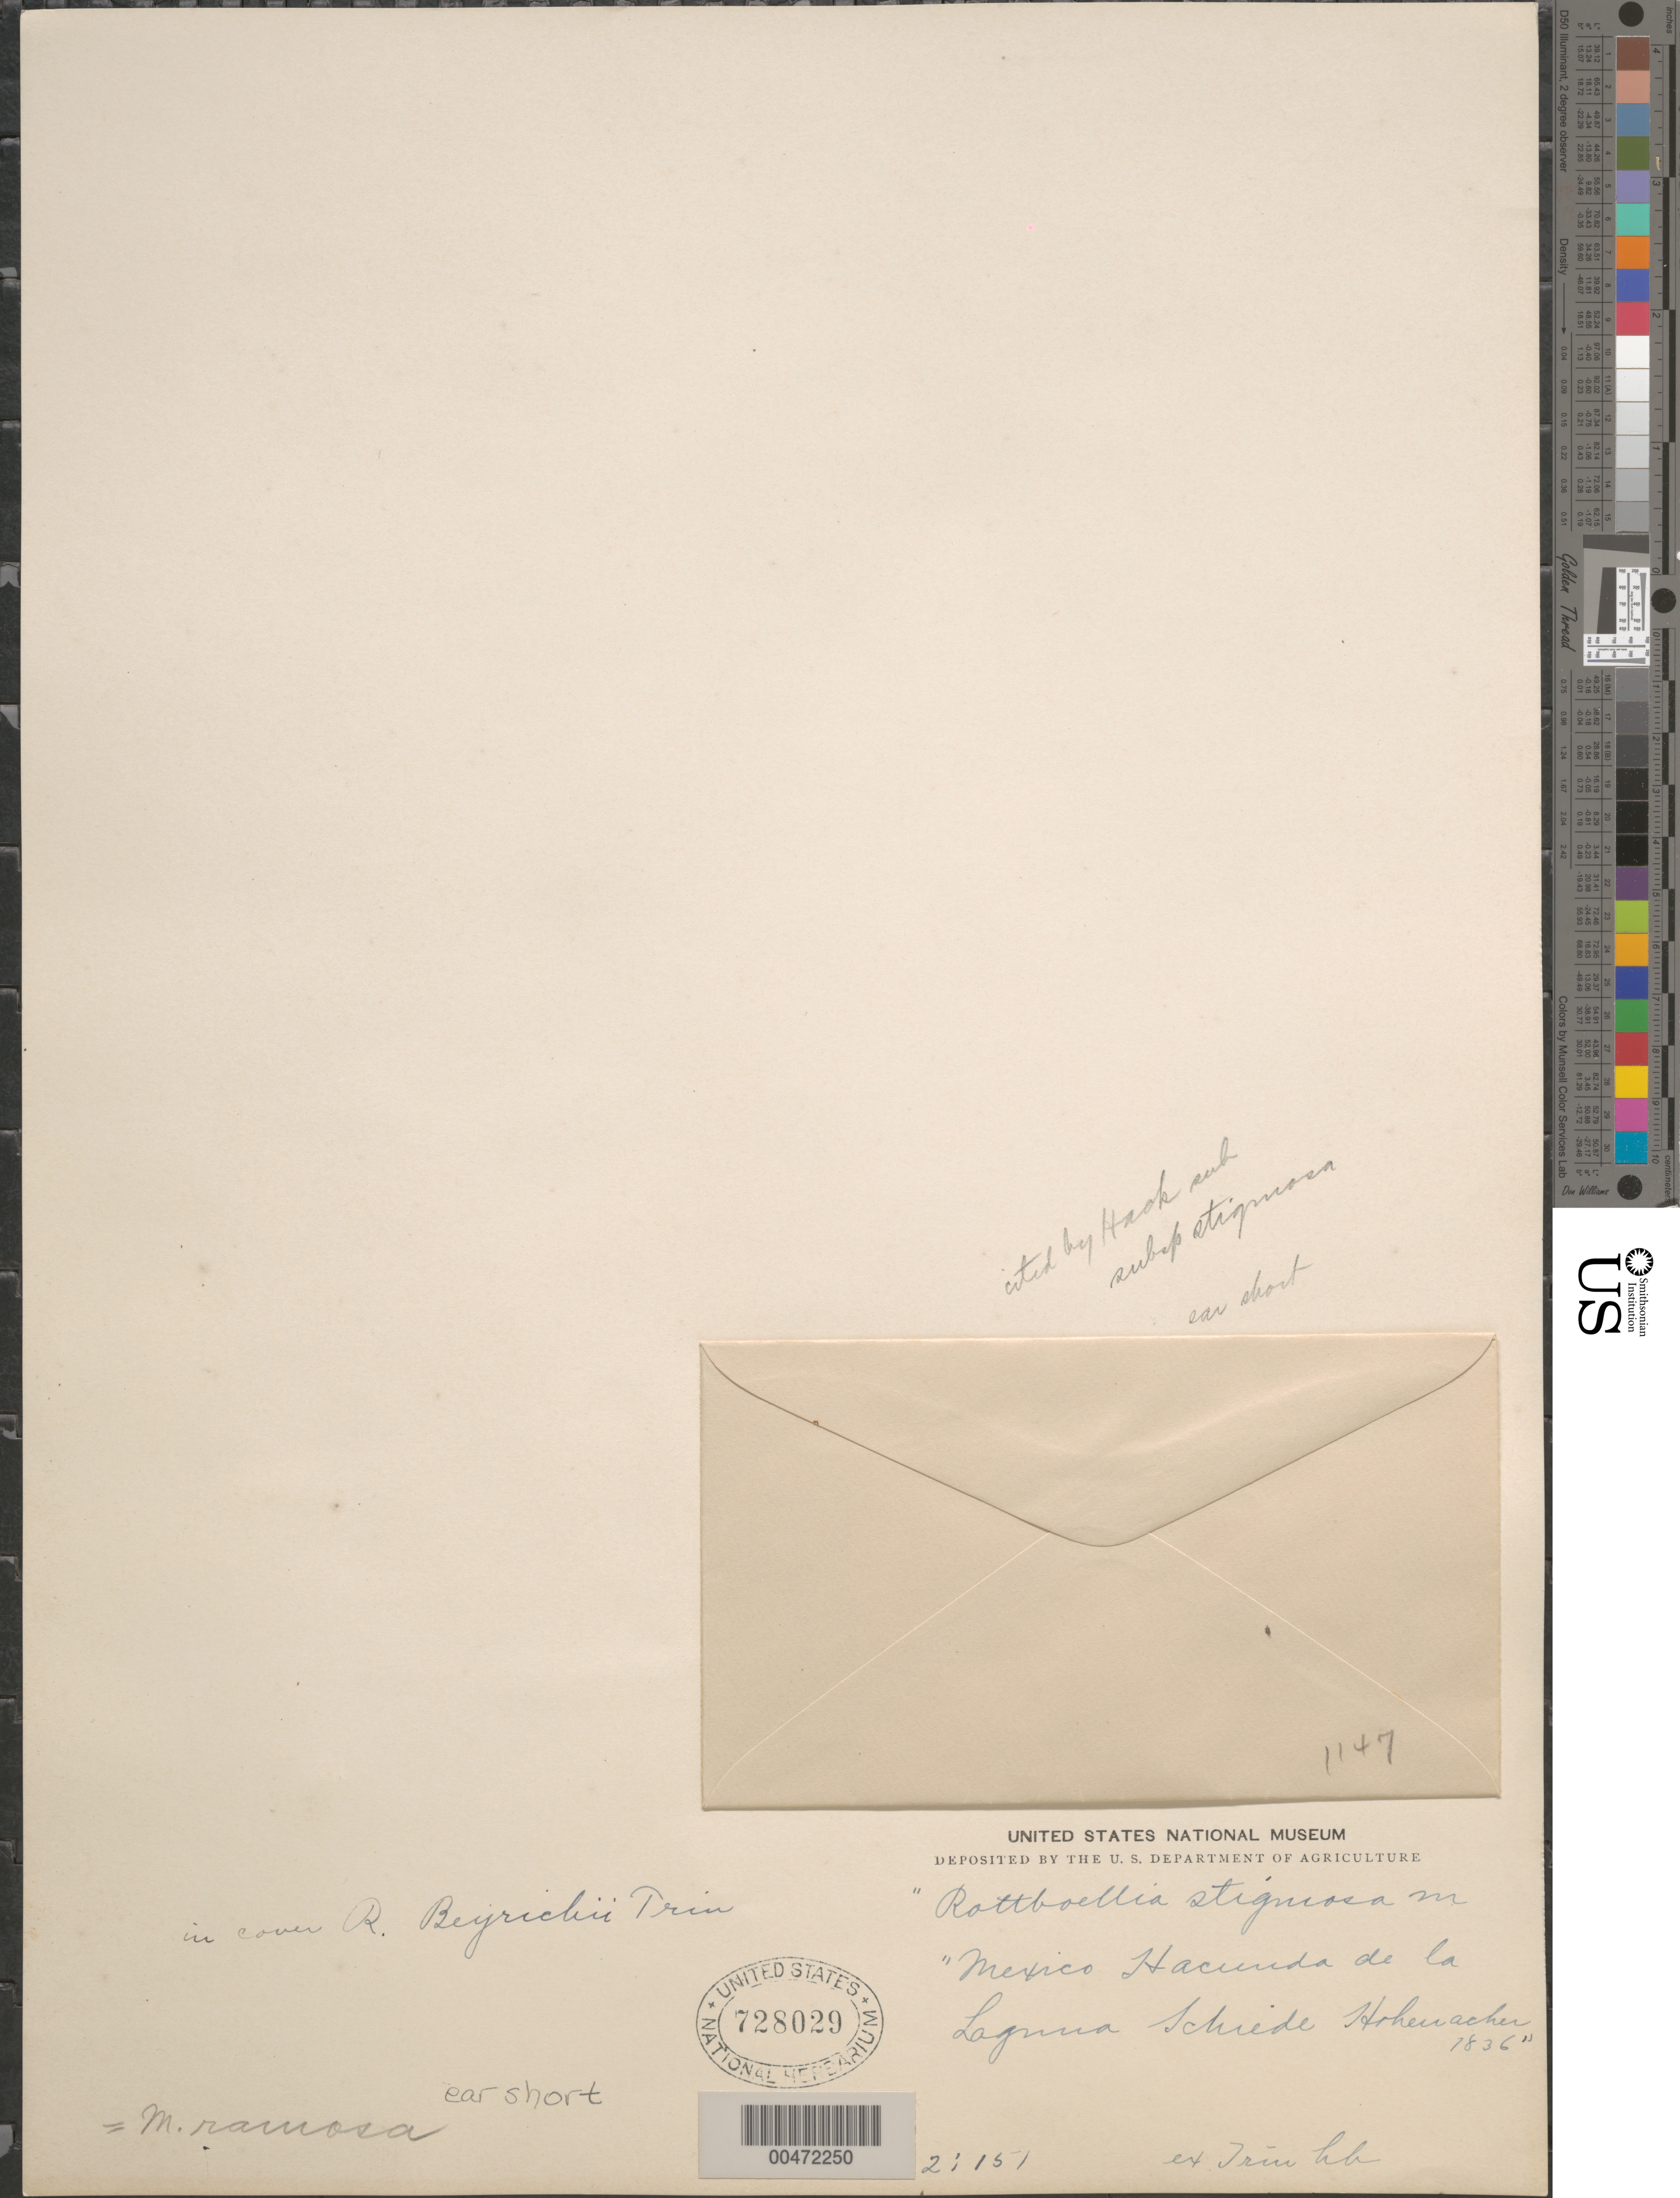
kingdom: Plantae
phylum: Tracheophyta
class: Liliopsida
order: Poales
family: Poaceae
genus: Mnesithea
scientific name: Mnesithea ramosa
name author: (E. Fourn.) de Koning & Sosef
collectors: C. J. W. Schiede & Hohenacher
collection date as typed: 1836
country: Mexico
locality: Hacienda de la Laguna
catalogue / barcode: US 728029